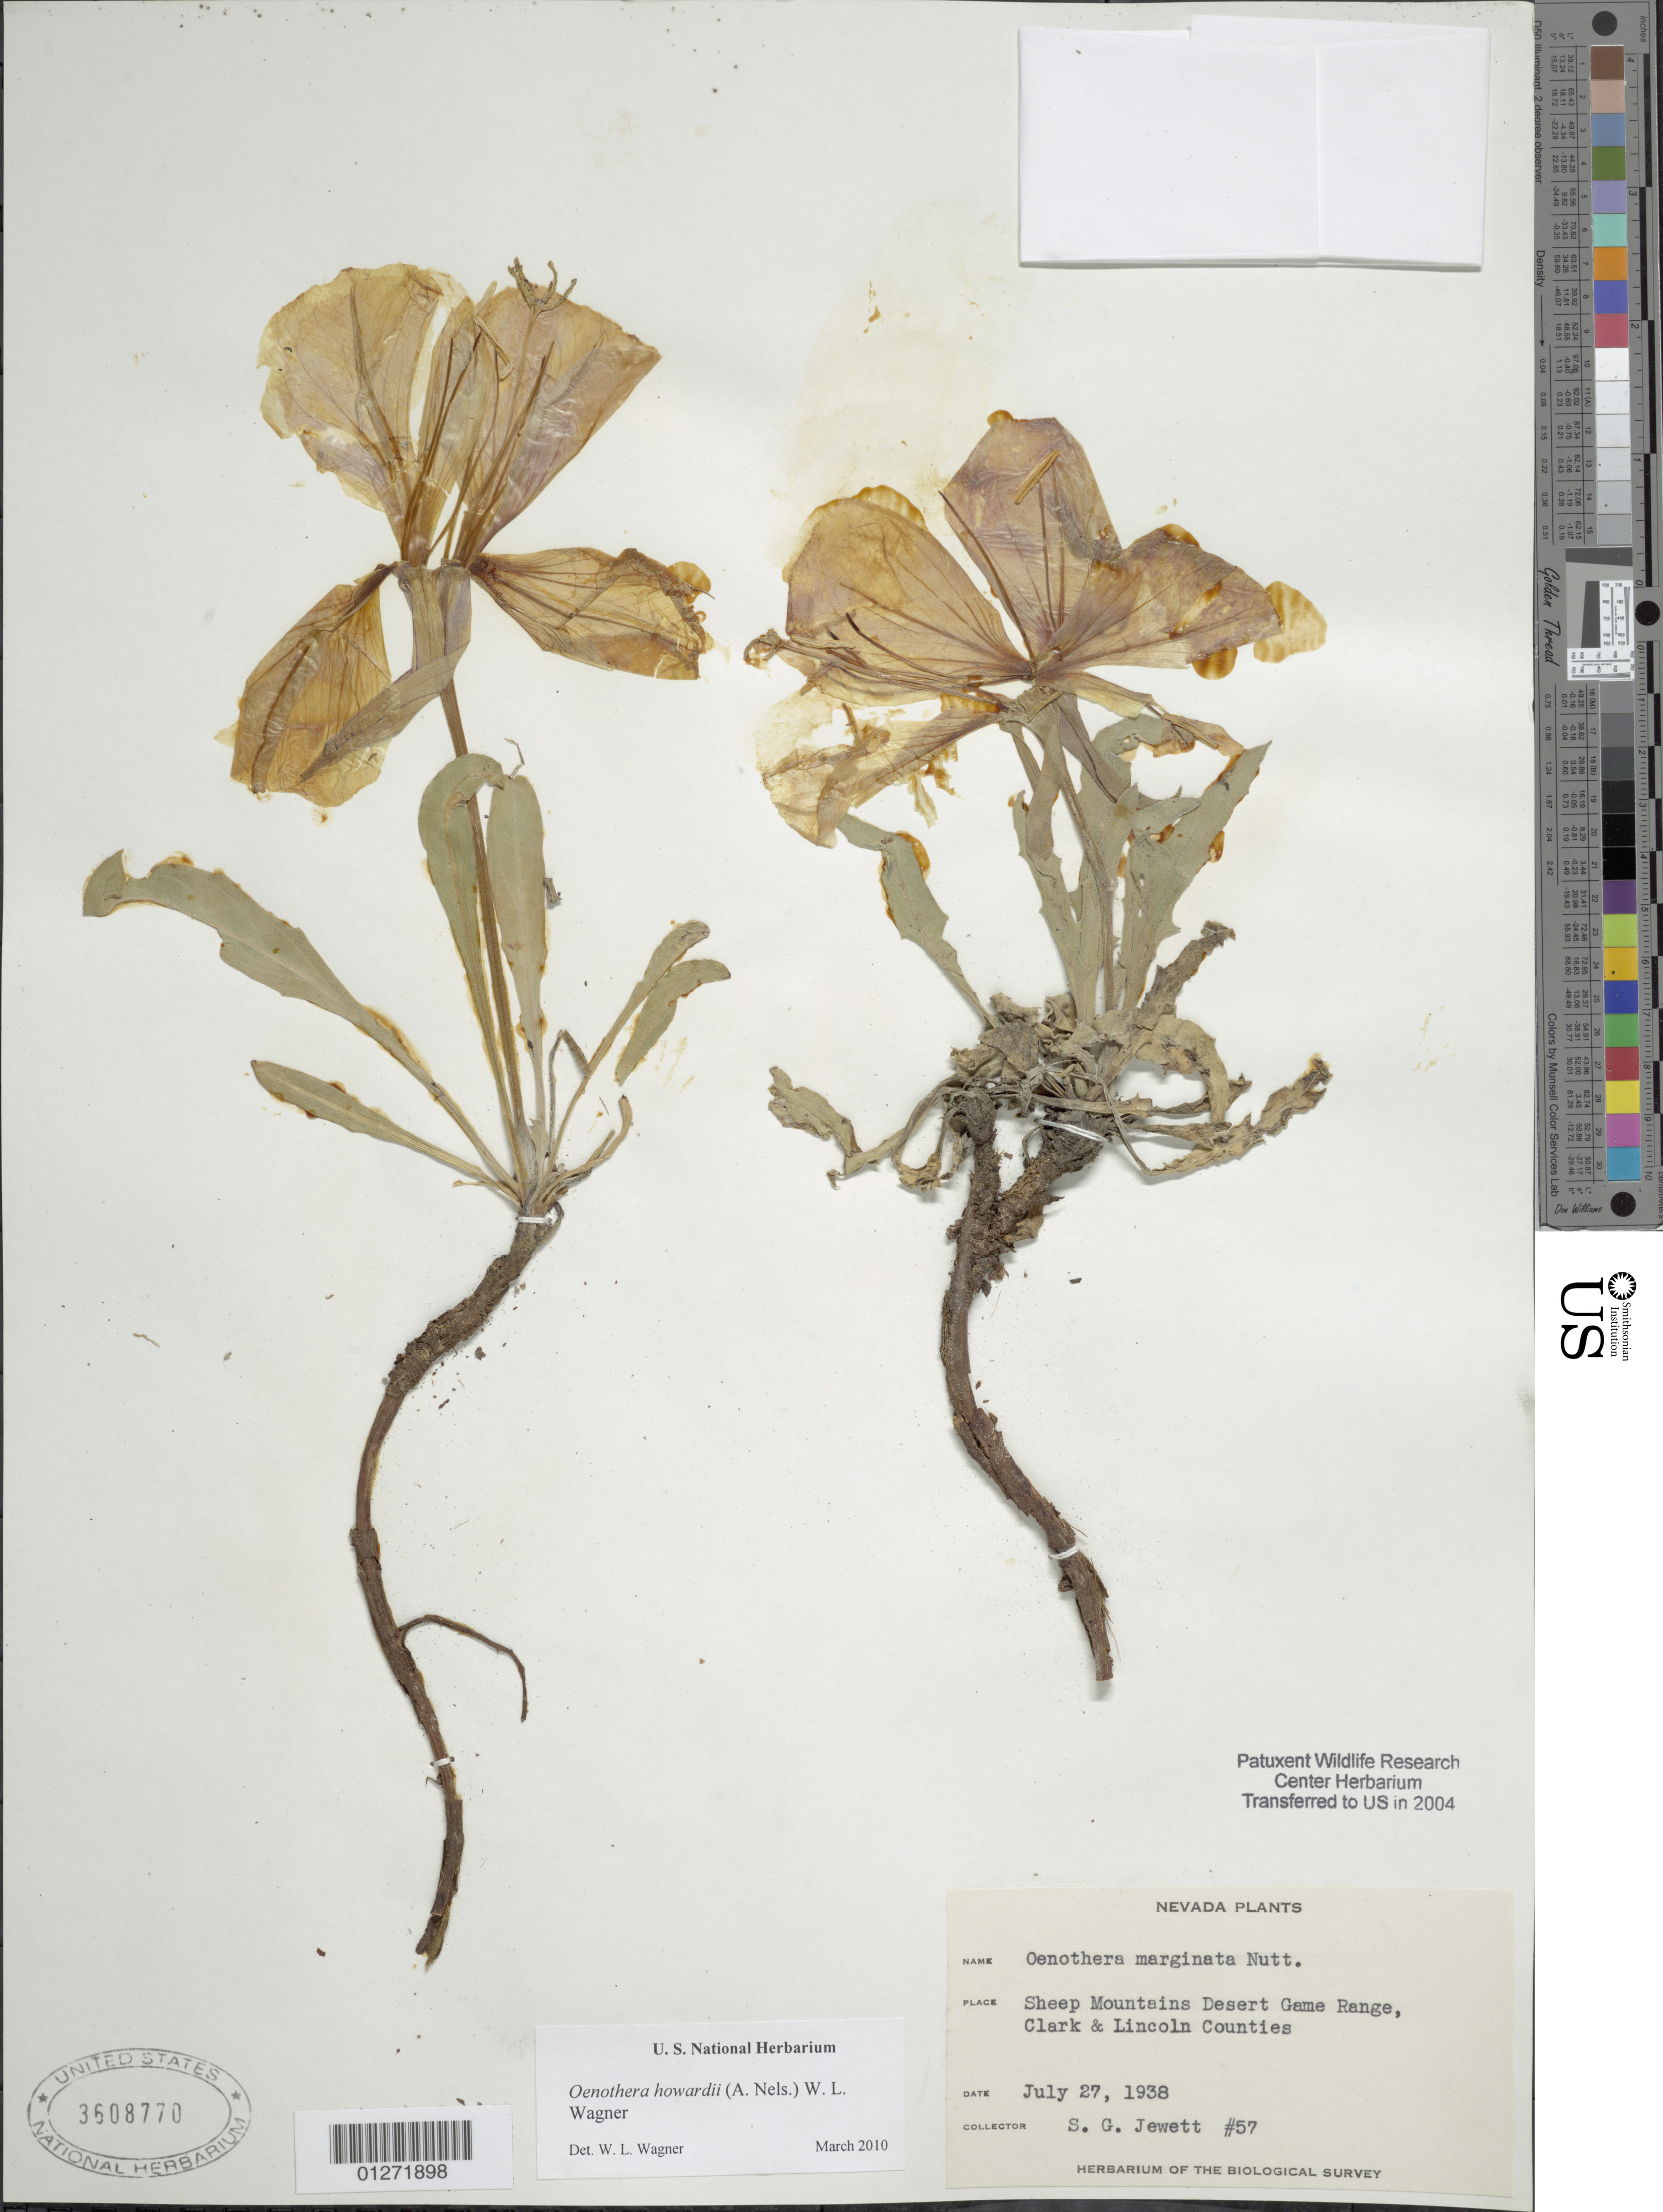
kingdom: Plantae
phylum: Tracheophyta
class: Magnoliopsida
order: Myrtales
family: Onagraceae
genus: Oenothera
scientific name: Oenothera howardii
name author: (A. Nelson) M.E. Jones ex Prain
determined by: Wagner, W. L., (BOT), Smithsonian Institution - National Museum of Natural History (UNITED STATES)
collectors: S. Jewett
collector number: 57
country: United States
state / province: Nevada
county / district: Clark & Lincoln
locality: Sheep Mountains Desert Game Range.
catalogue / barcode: US 3608770